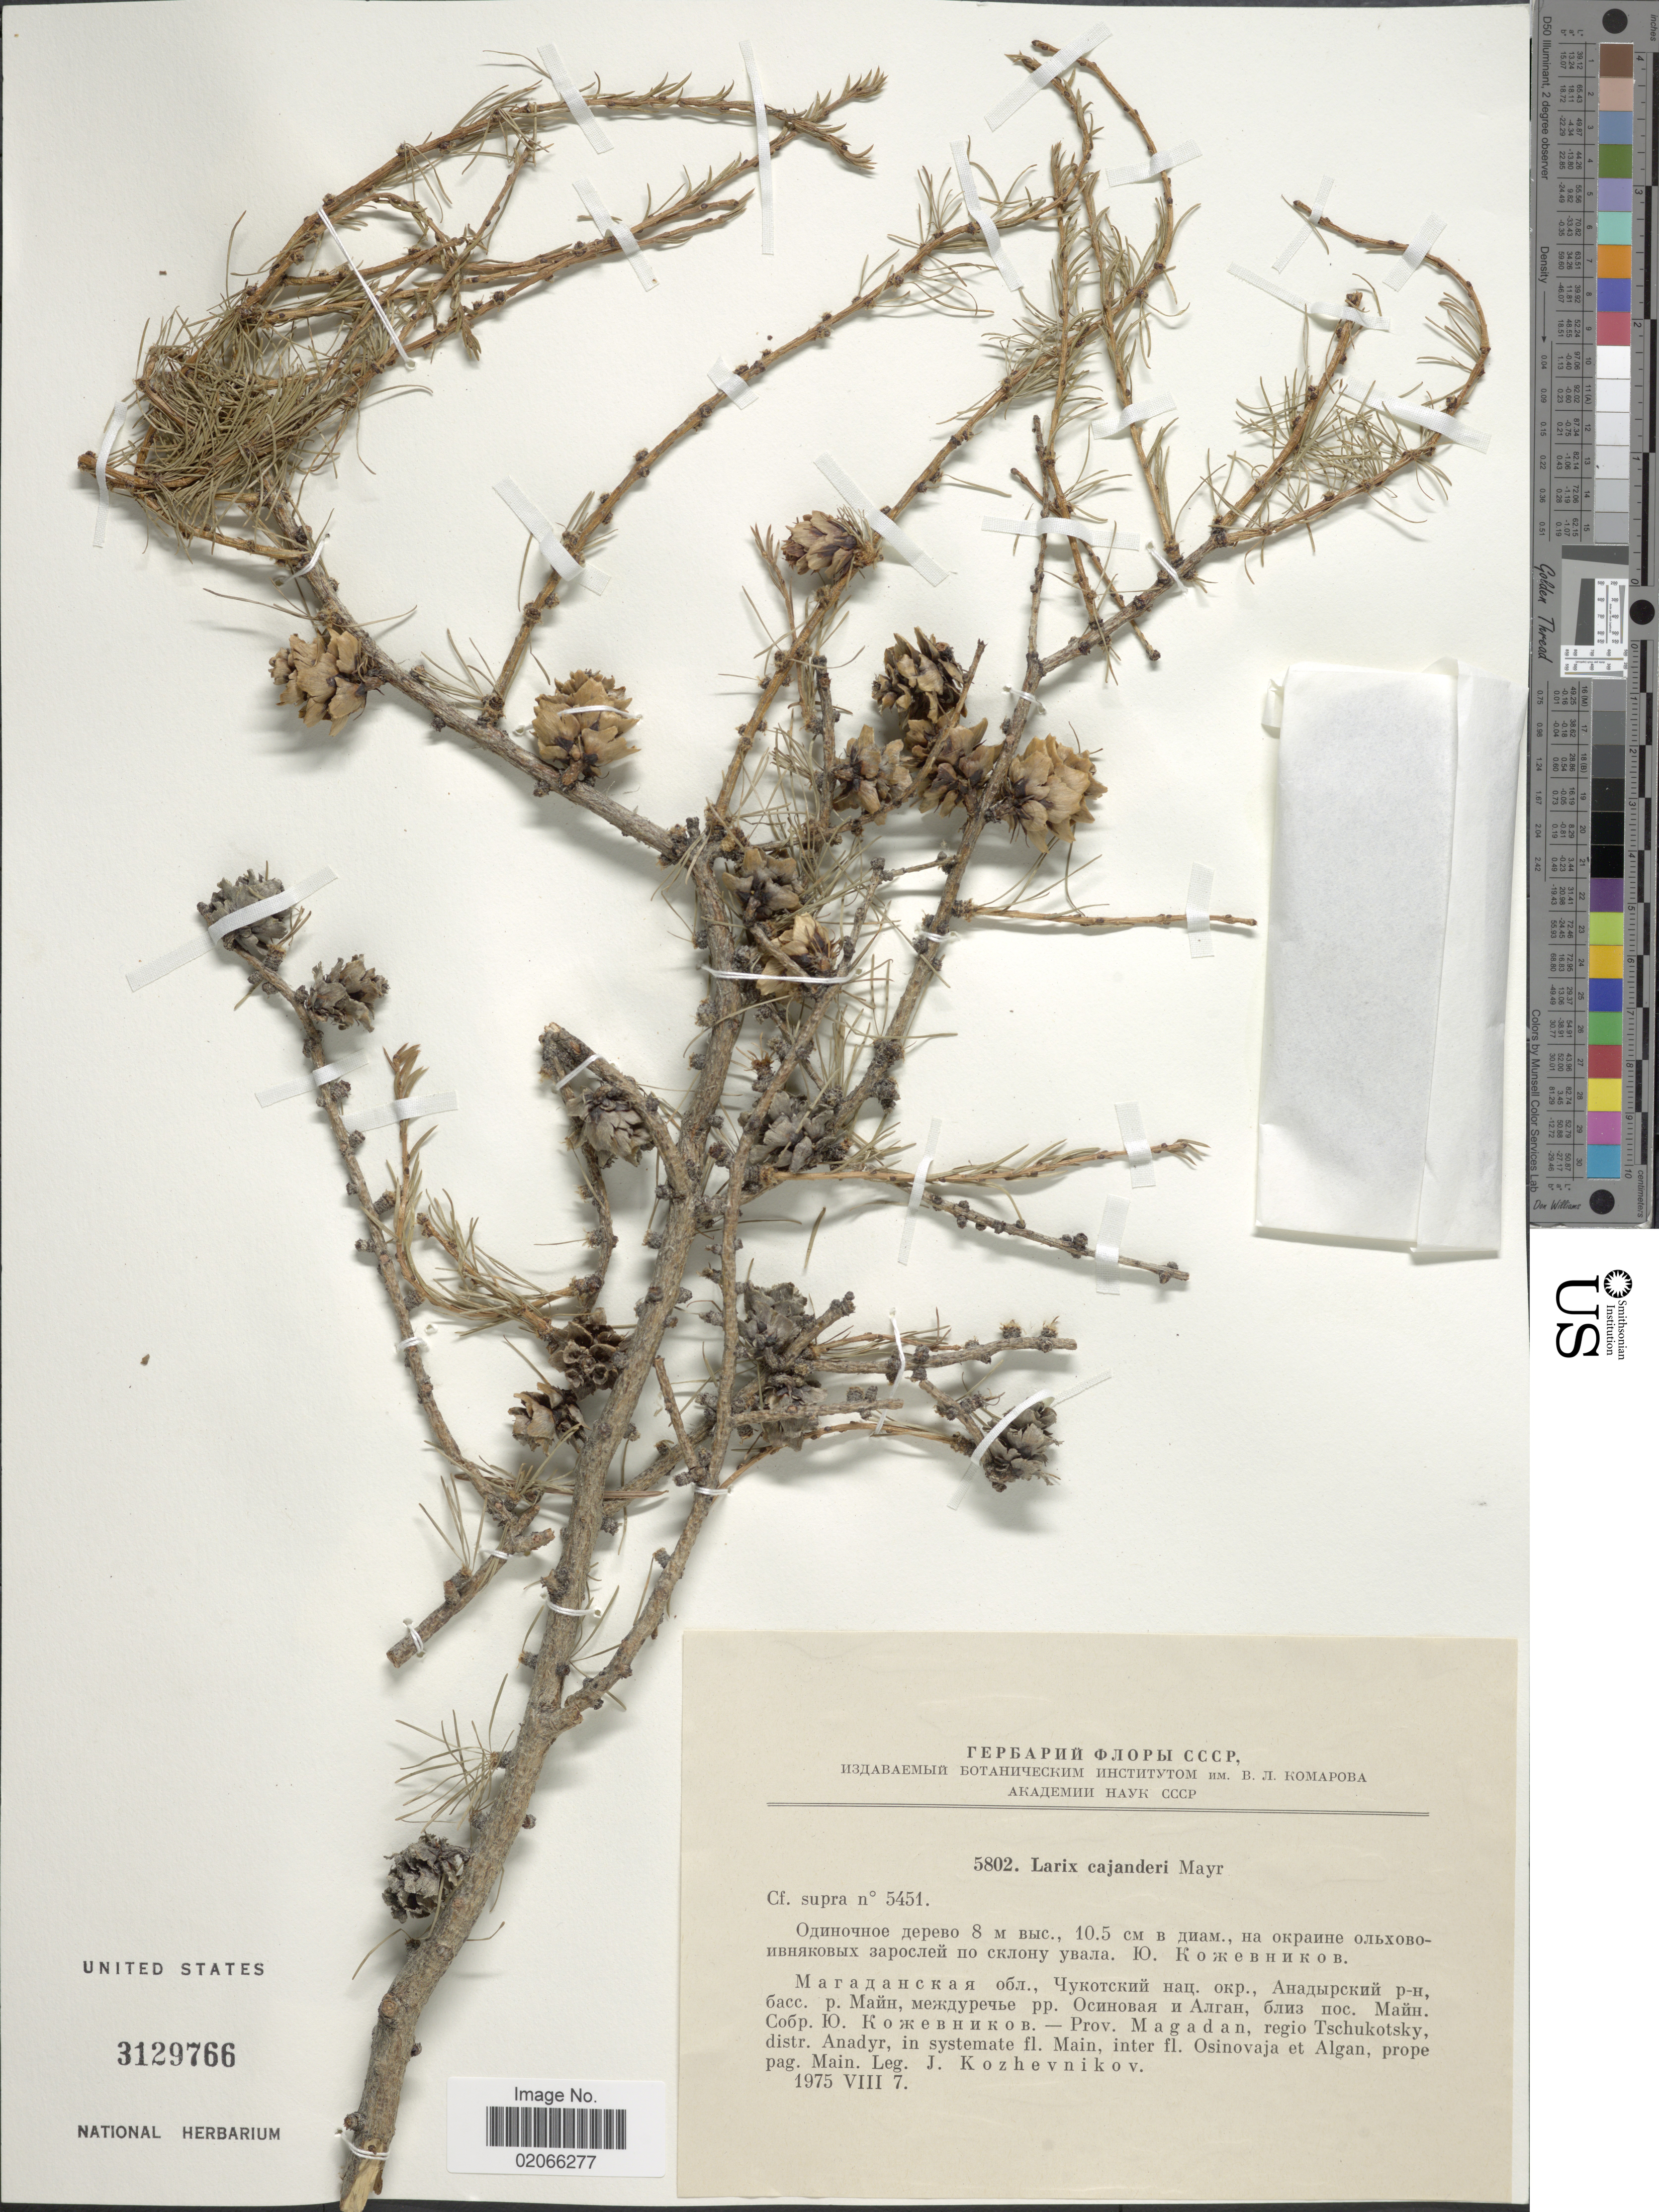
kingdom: Plantae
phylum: Tracheophyta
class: Pinopsida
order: Pinales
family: Pinaceae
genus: Larix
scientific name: Larix cajanderi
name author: Mayr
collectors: J. Kozhevnikov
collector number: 5802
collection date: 1975-08-07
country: Russian Federation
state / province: Magadan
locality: Regio Tschukotsky, distr. Anadyr, in sustemate fl. Main, inter fl. Osinovaja et Algan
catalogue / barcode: US 3129766